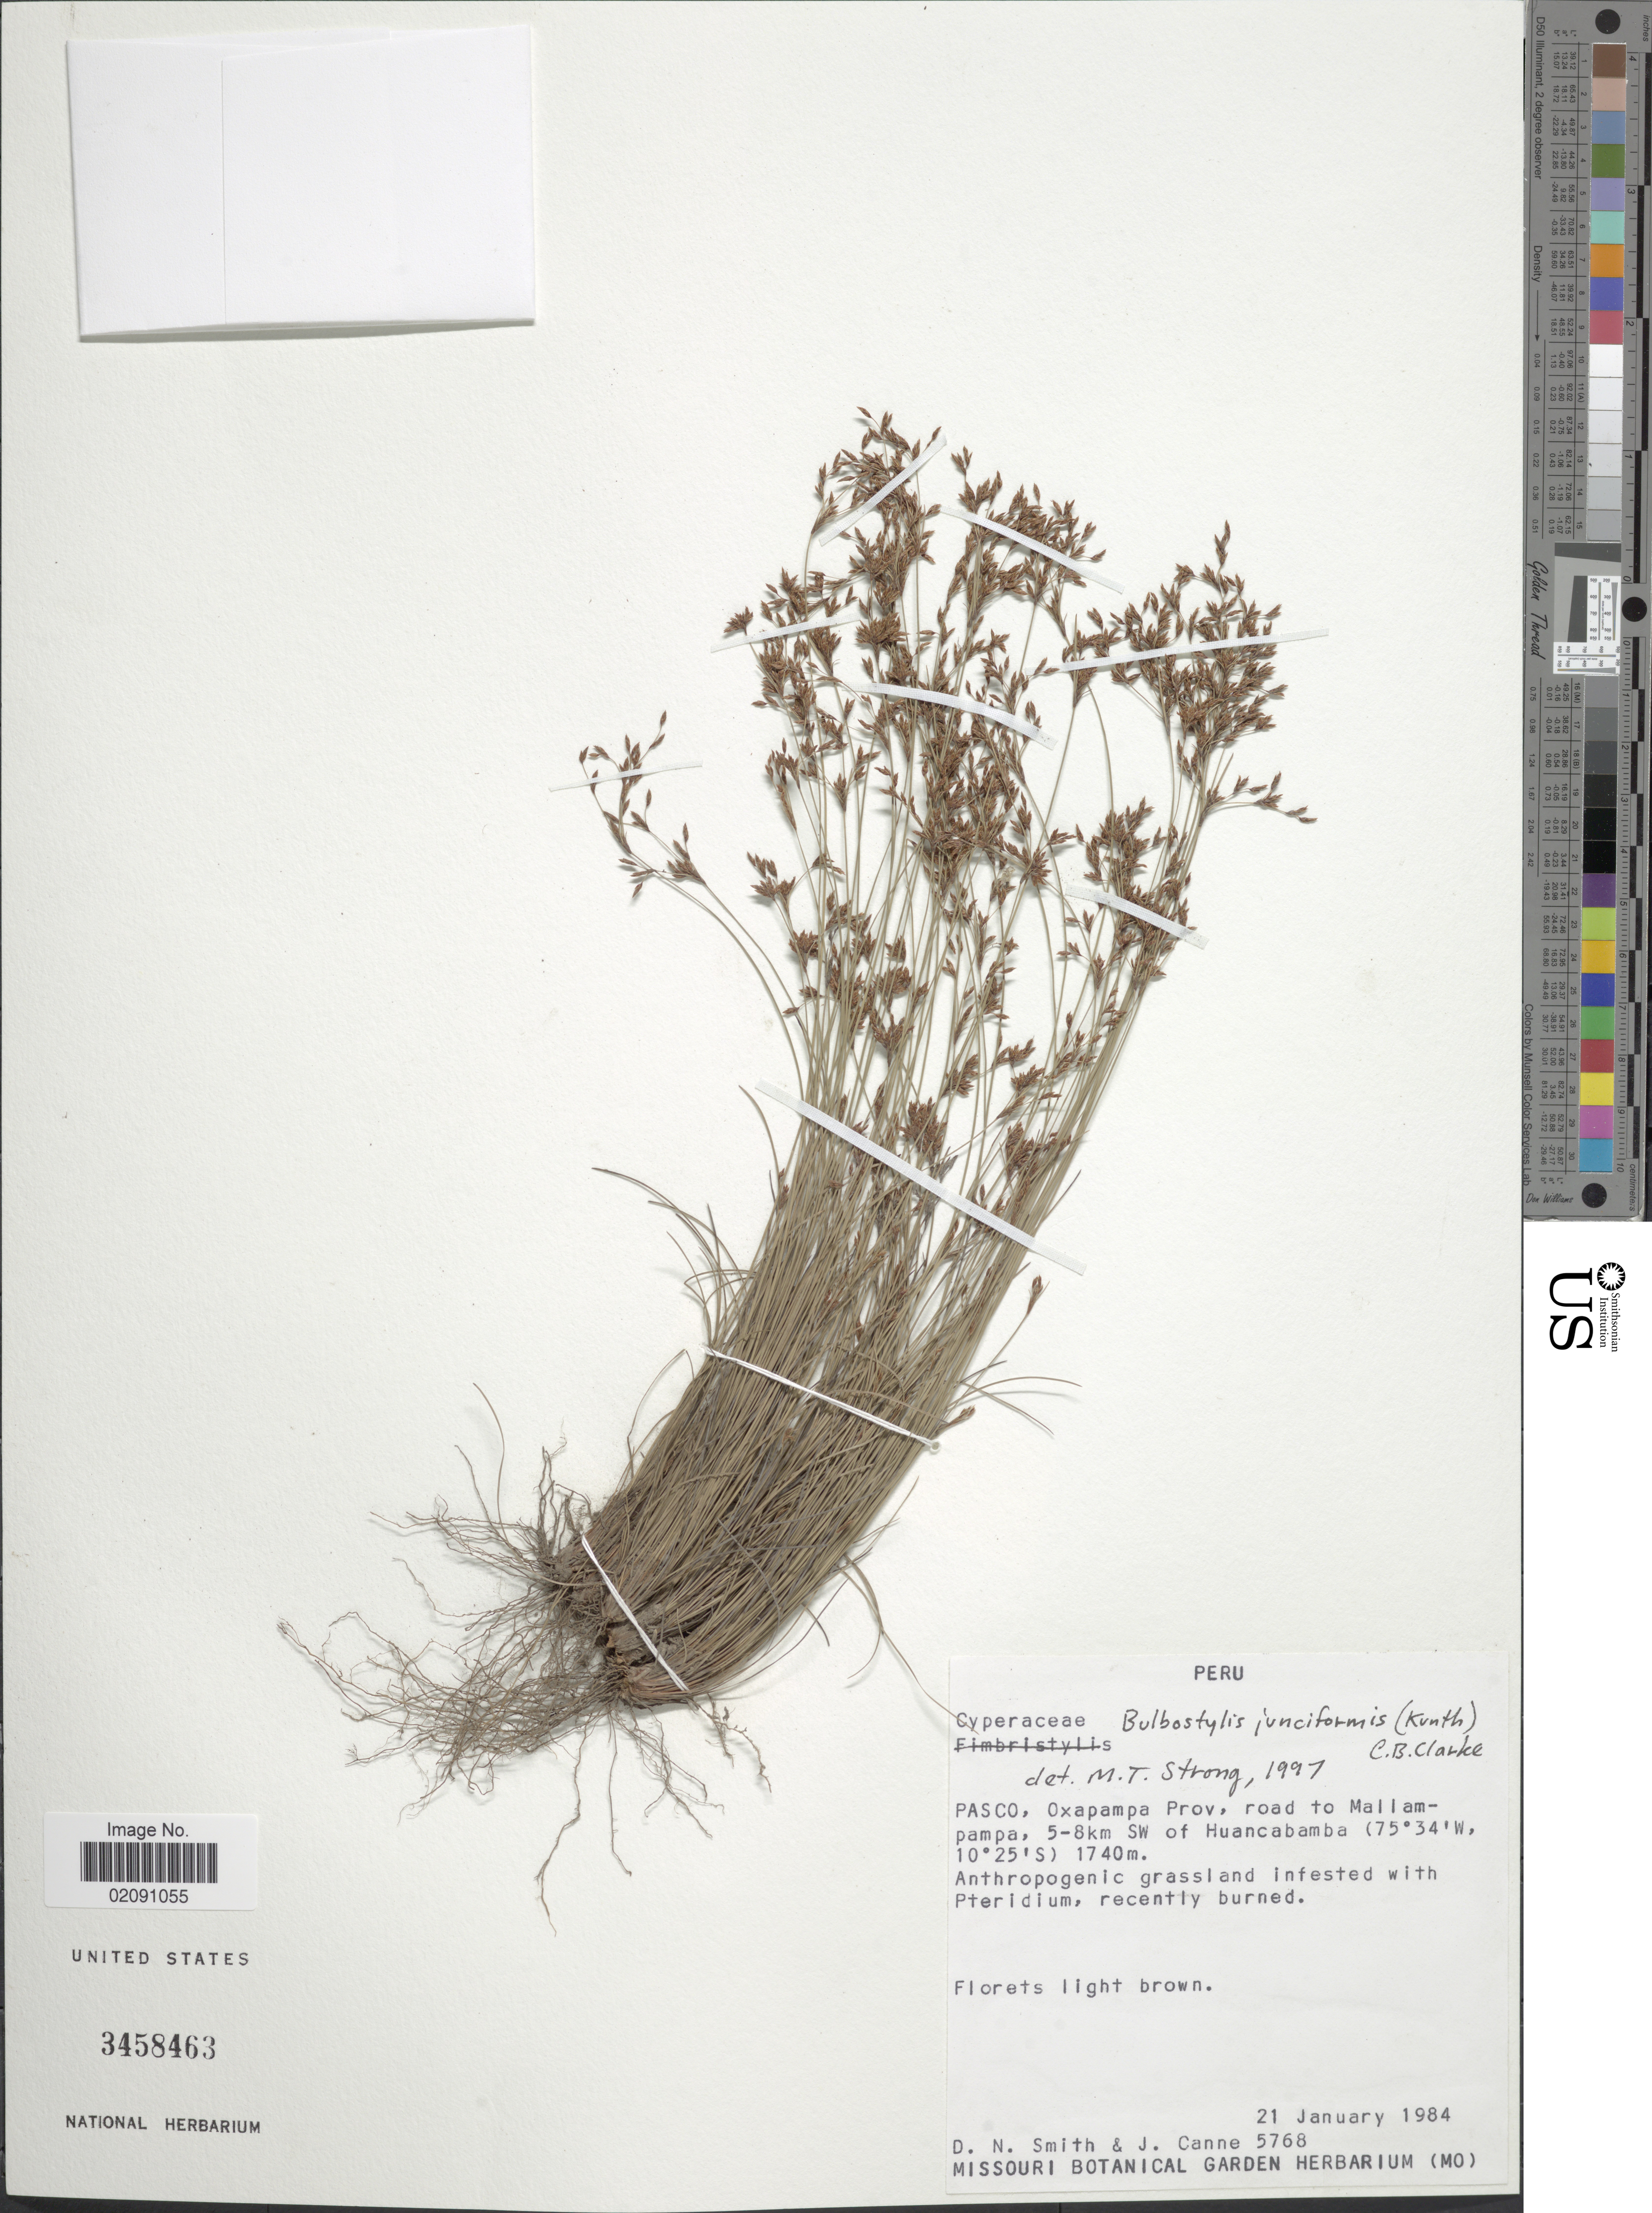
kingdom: Plantae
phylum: Tracheophyta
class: Liliopsida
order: Poales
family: Cyperaceae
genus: Bulbostylis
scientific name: Bulbostylis junciformis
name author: (Kunth) C.B. Clarke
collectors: D. Smith & J. M. Canne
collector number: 5768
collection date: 1984-01-21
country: Peru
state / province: Pasco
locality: Oxapampa Prov., road to Mallampa, 5-8 km SW of Huancabamba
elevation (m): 1740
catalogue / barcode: US 3458463